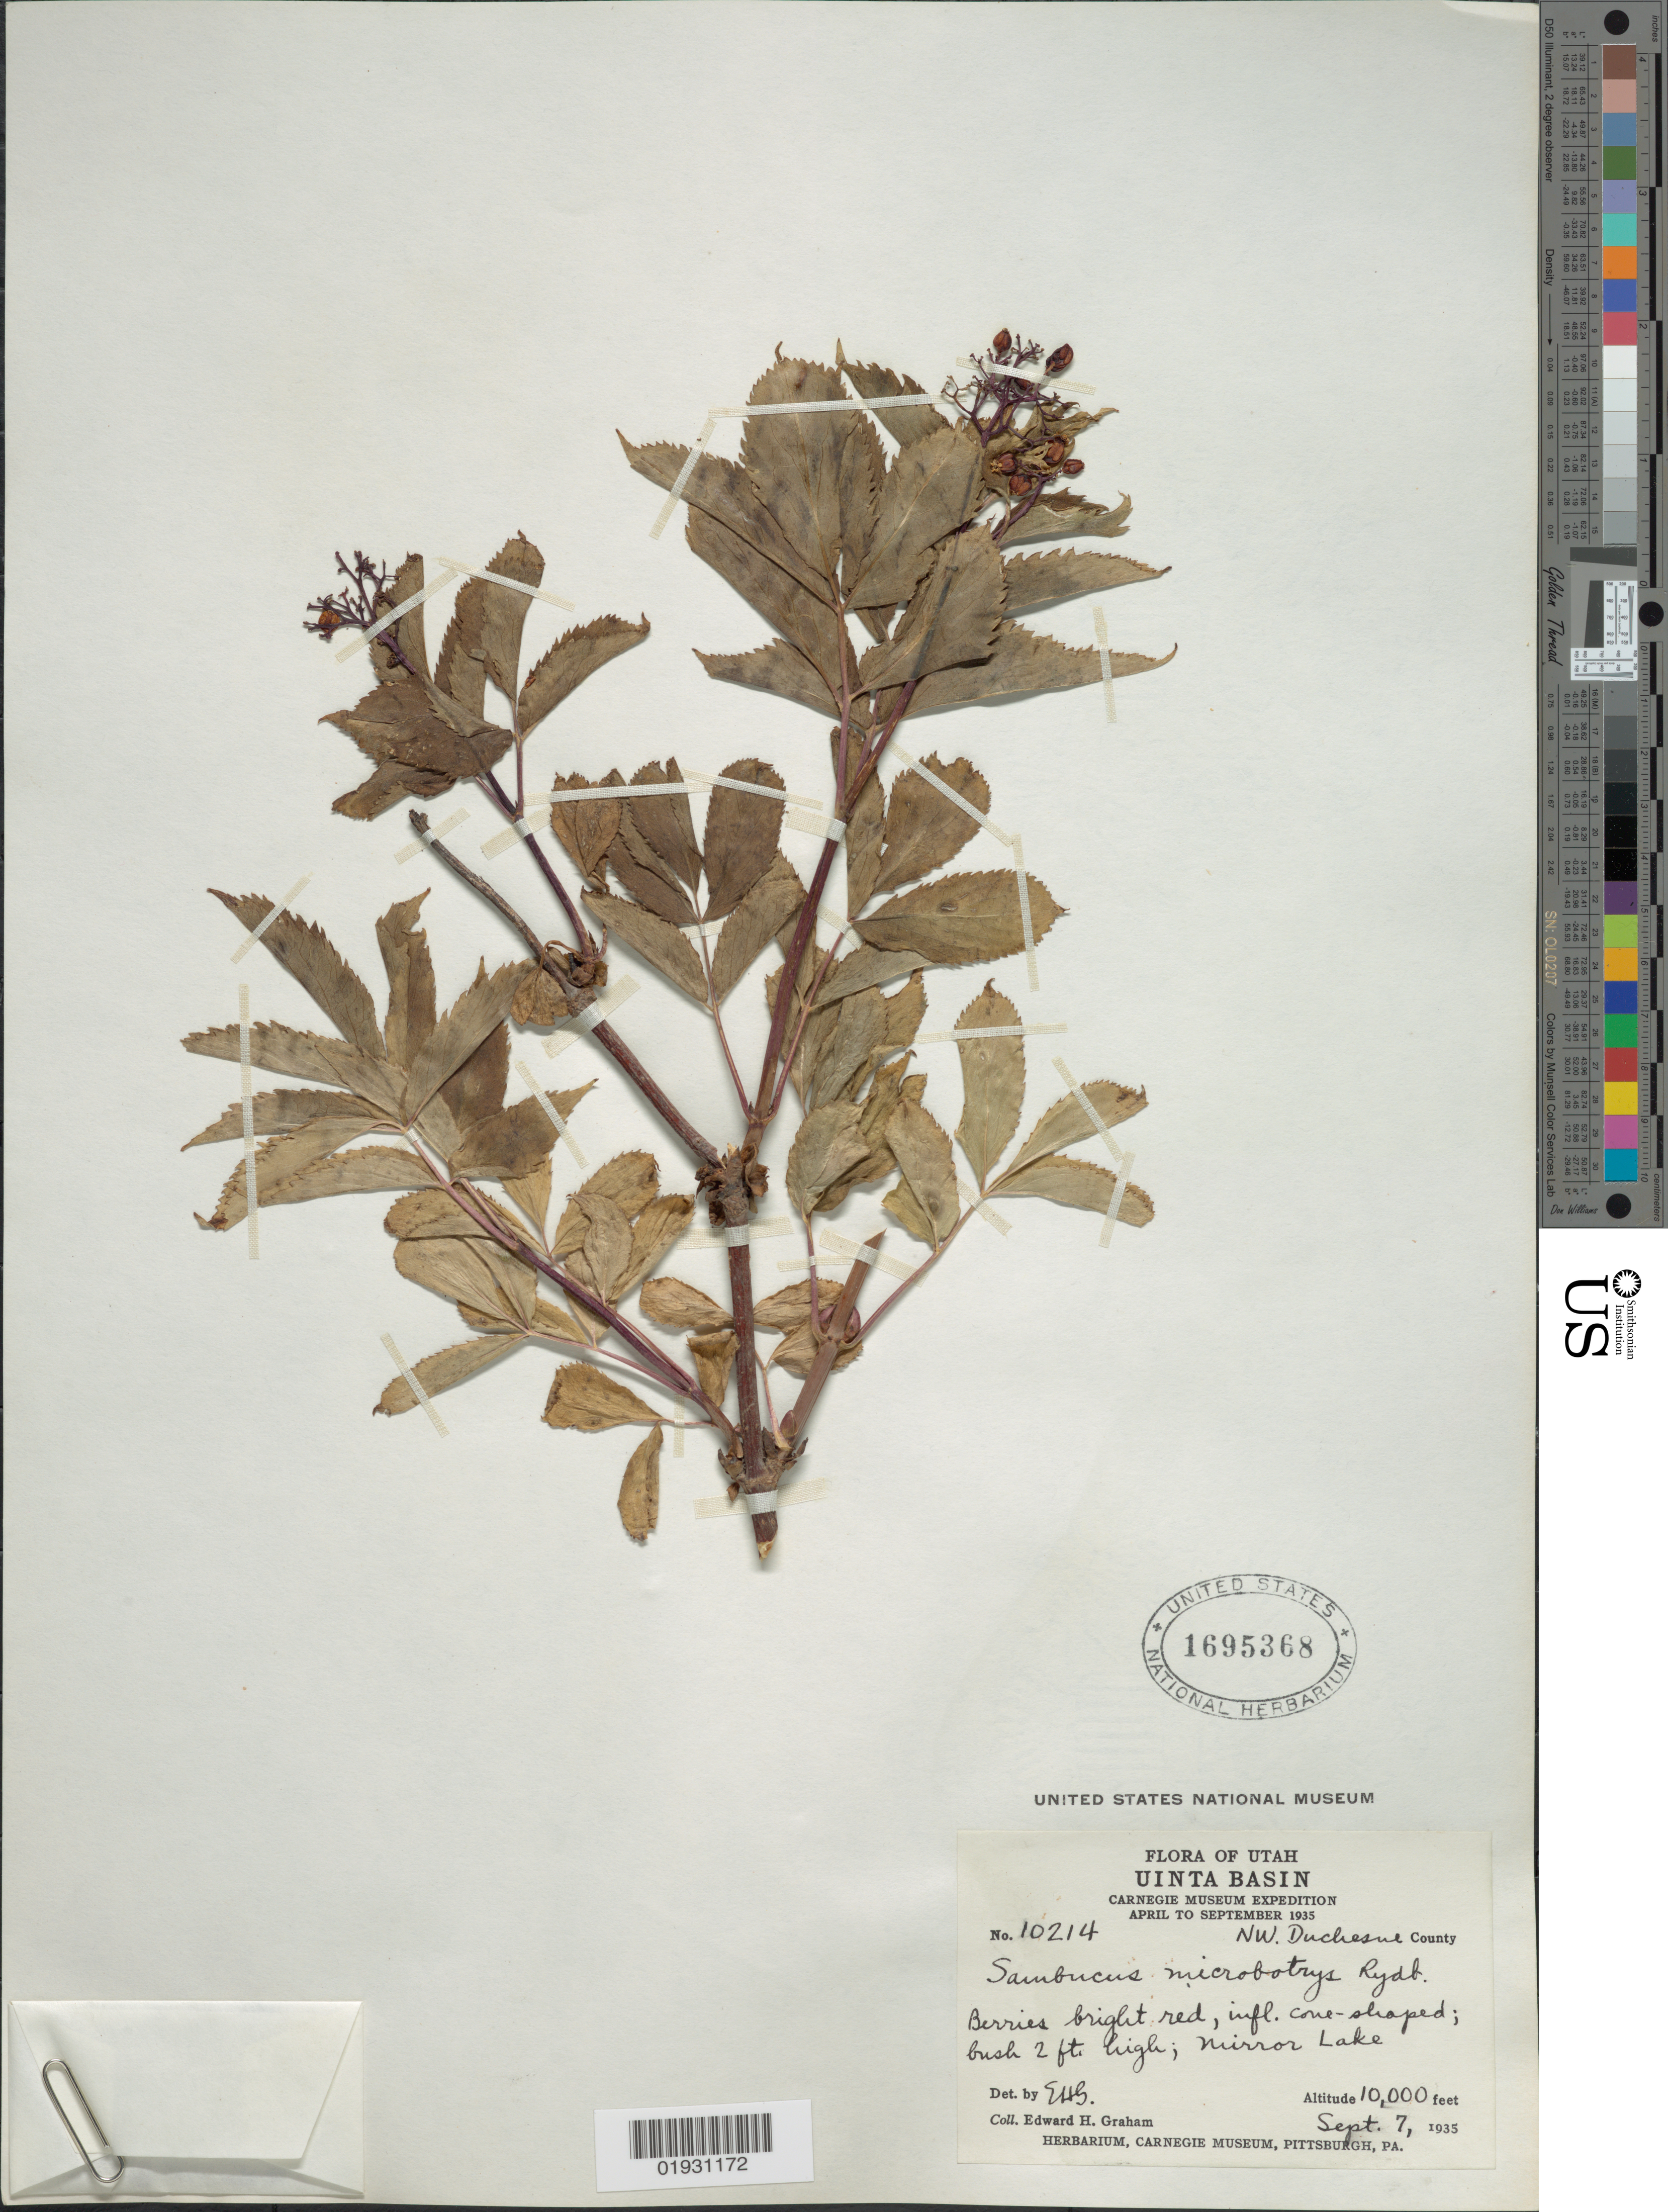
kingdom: Plantae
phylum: Tracheophyta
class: Magnoliopsida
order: Dipsacales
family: Viburnaceae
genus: Sambucus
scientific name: Sambucus microbotrys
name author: Rydb.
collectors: E. H. Graham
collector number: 10214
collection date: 1935-09-07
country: United States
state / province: Utah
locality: Uinta Basin. NW. Duchesne County. Mirror Lake.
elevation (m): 3048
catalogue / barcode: US 1695368